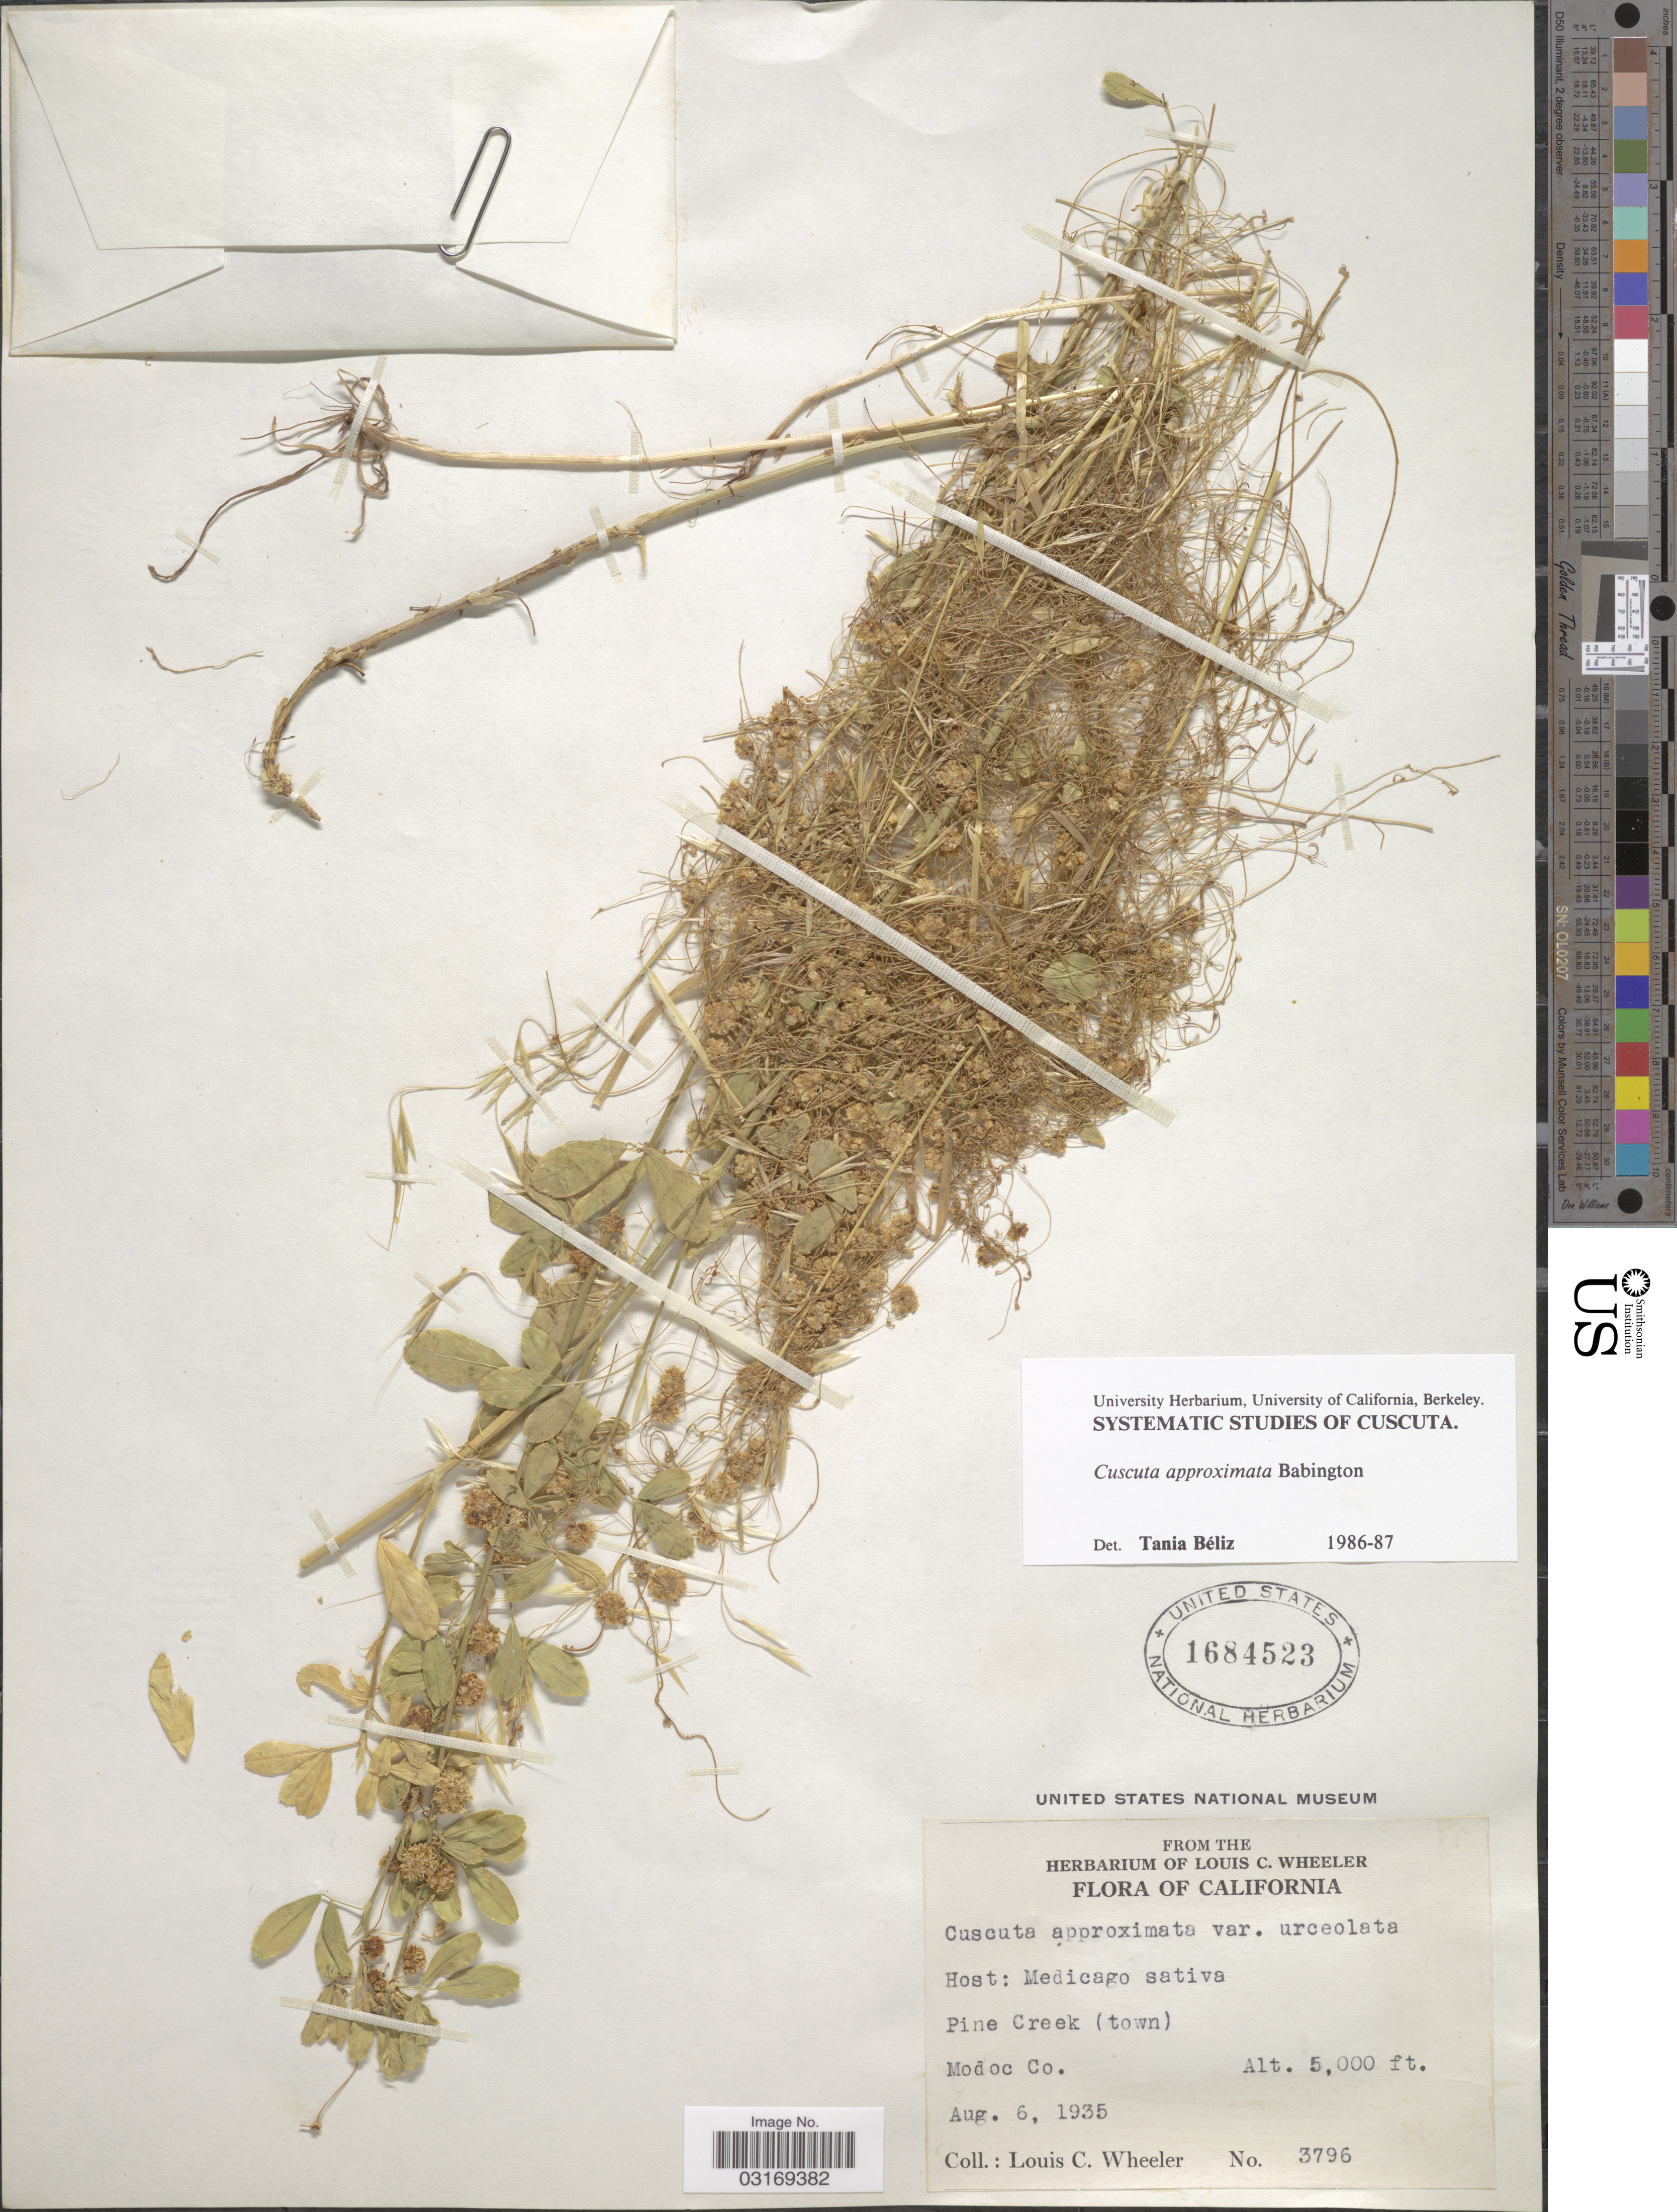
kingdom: Plantae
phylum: Tracheophyta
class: Magnoliopsida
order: Solanales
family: Convolvulaceae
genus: Cuscuta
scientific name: Cuscuta approximata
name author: Bab.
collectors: L. C. Wheeler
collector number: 3796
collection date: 1935-08-06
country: United States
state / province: California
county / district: Modoc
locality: Pine Creek (town) Modoc Co.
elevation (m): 1524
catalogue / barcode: US 1684523